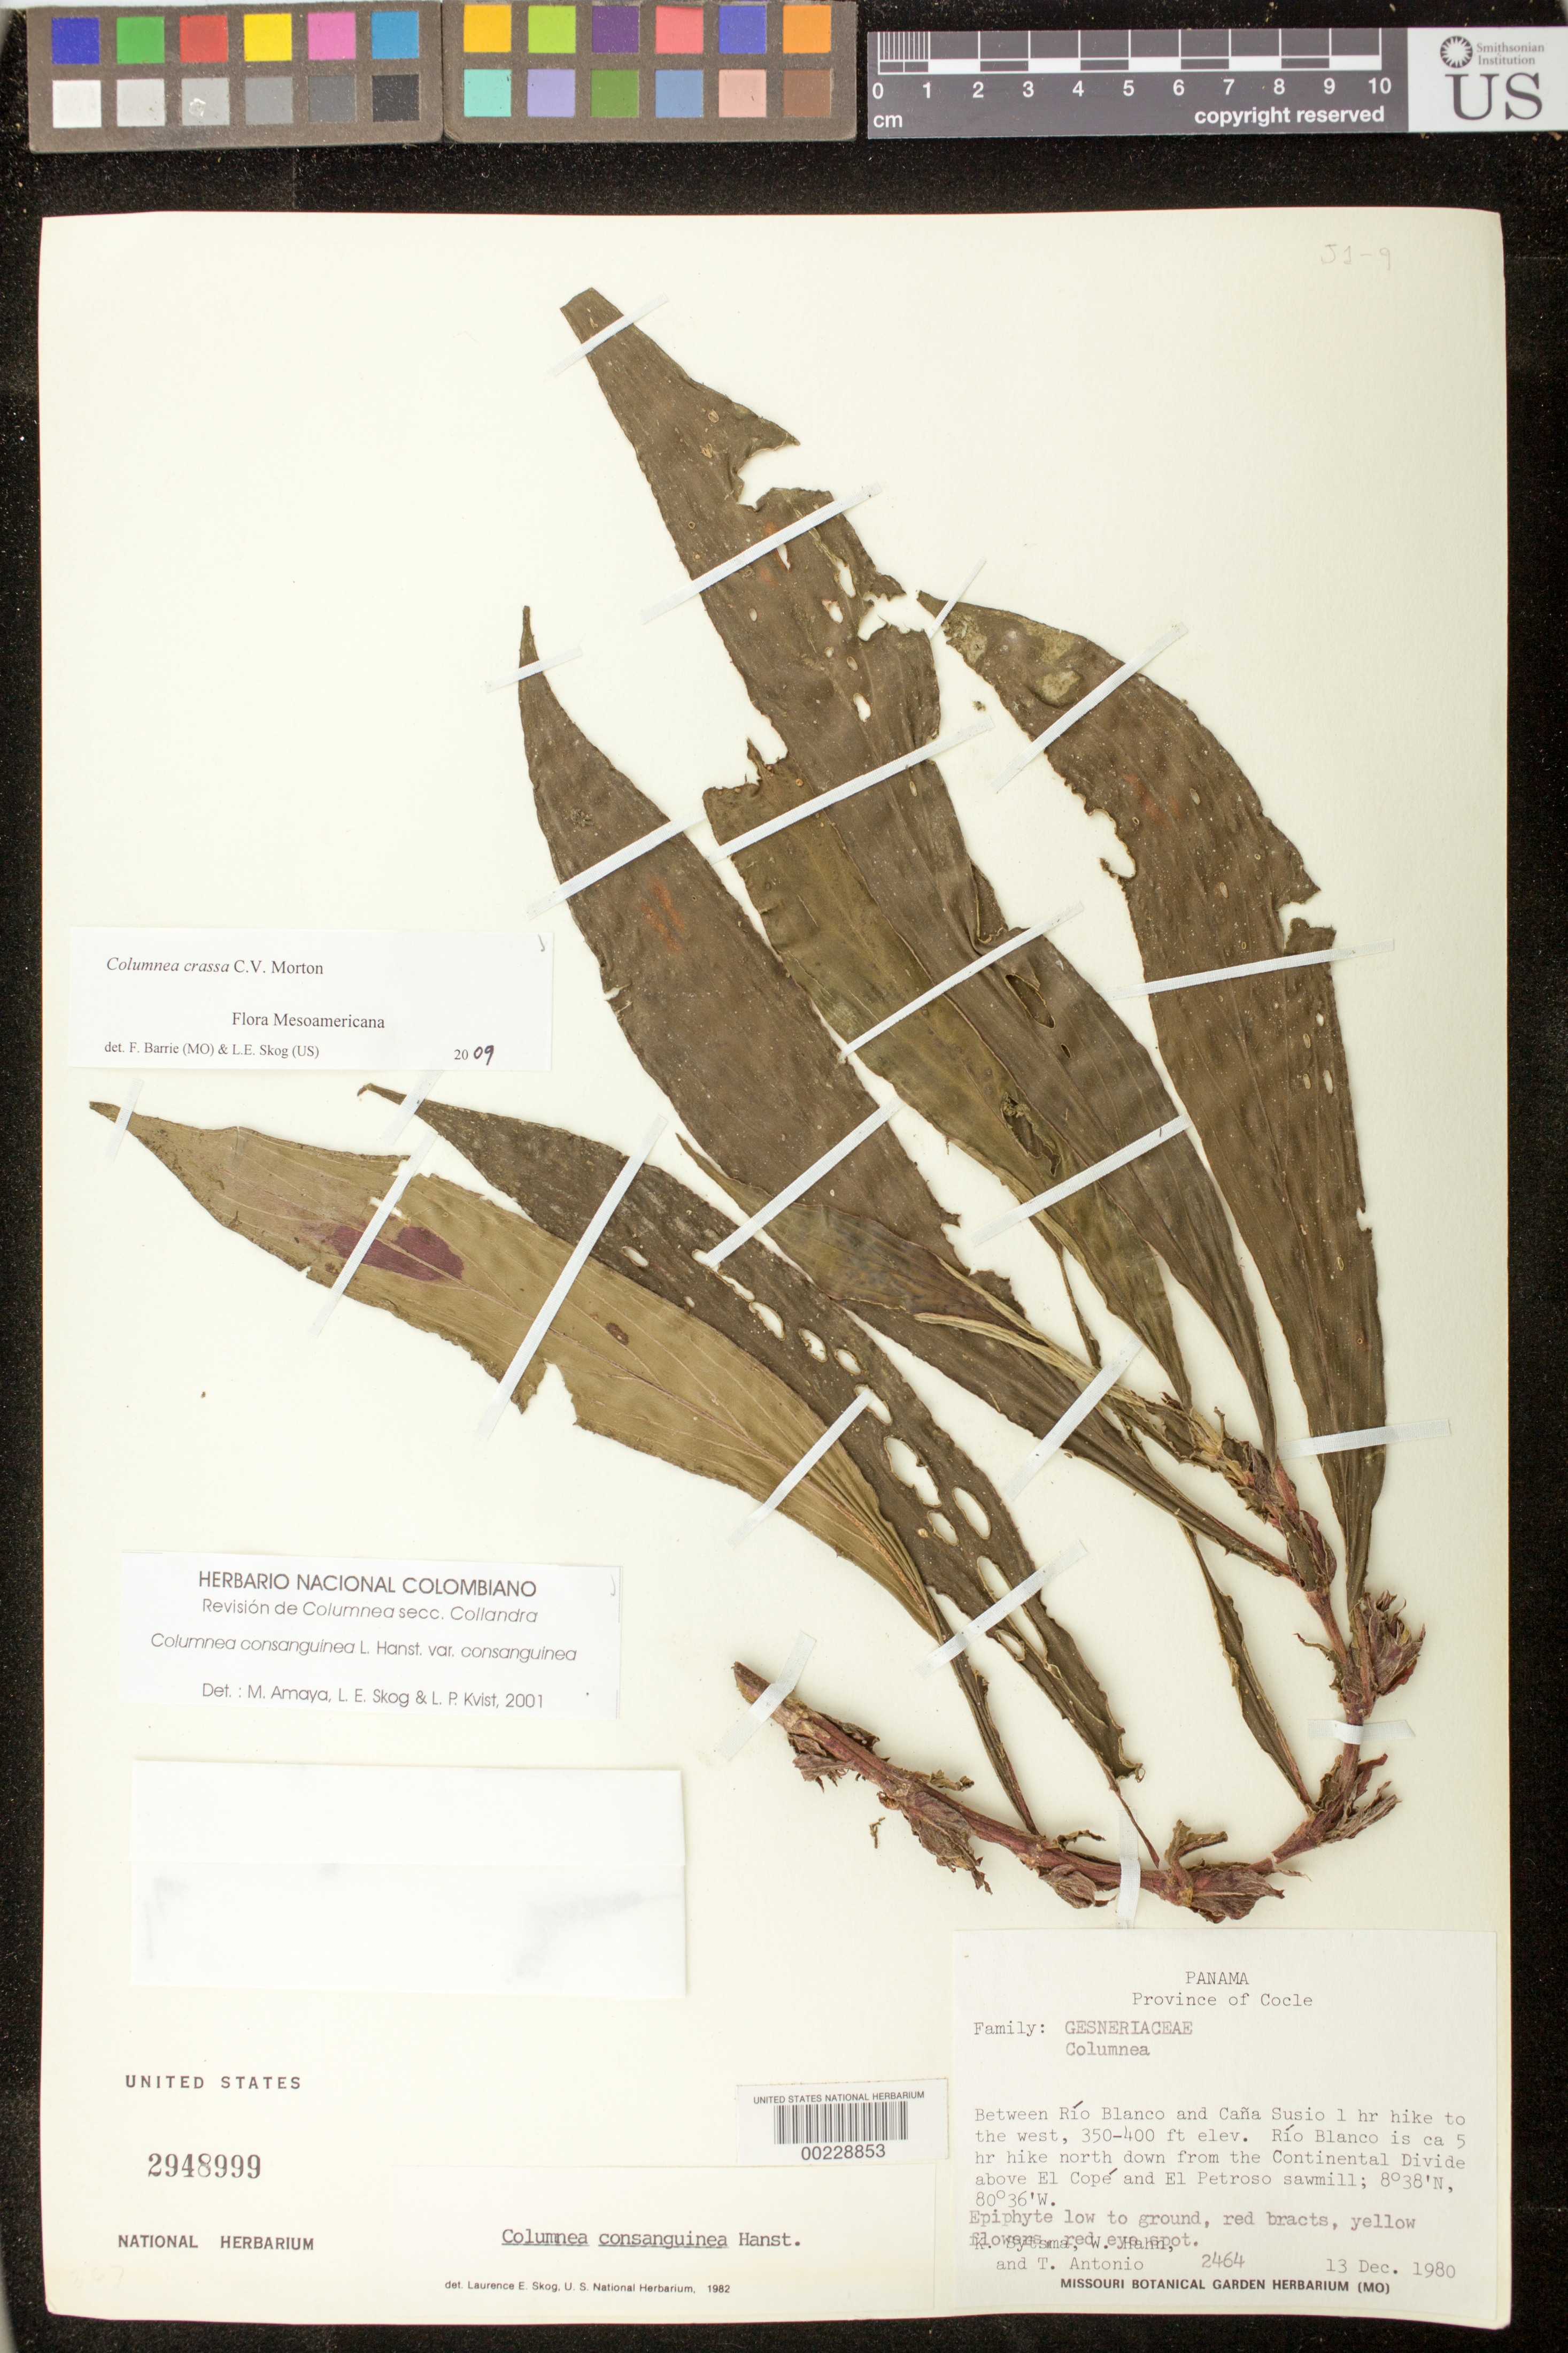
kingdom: Plantae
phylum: Tracheophyta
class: Magnoliopsida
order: Lamiales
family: Gesneriaceae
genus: Columnea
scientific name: Columnea crassa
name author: C.V. Morton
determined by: Barrie, F. R.; Skog, Laurence E.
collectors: K. J. Sytsma, W. Hahn & T. Antonio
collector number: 2464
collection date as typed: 13 Dec 1980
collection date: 1980-12-13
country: Panama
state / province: Coclé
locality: Between Rio Blanco and Caña Susio 1 hr hike to the west, Rio Blanco is ca 5 hr hike N down from Continental Divide above El Copé and El Petroso sawmill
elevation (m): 350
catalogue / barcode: US 2948999